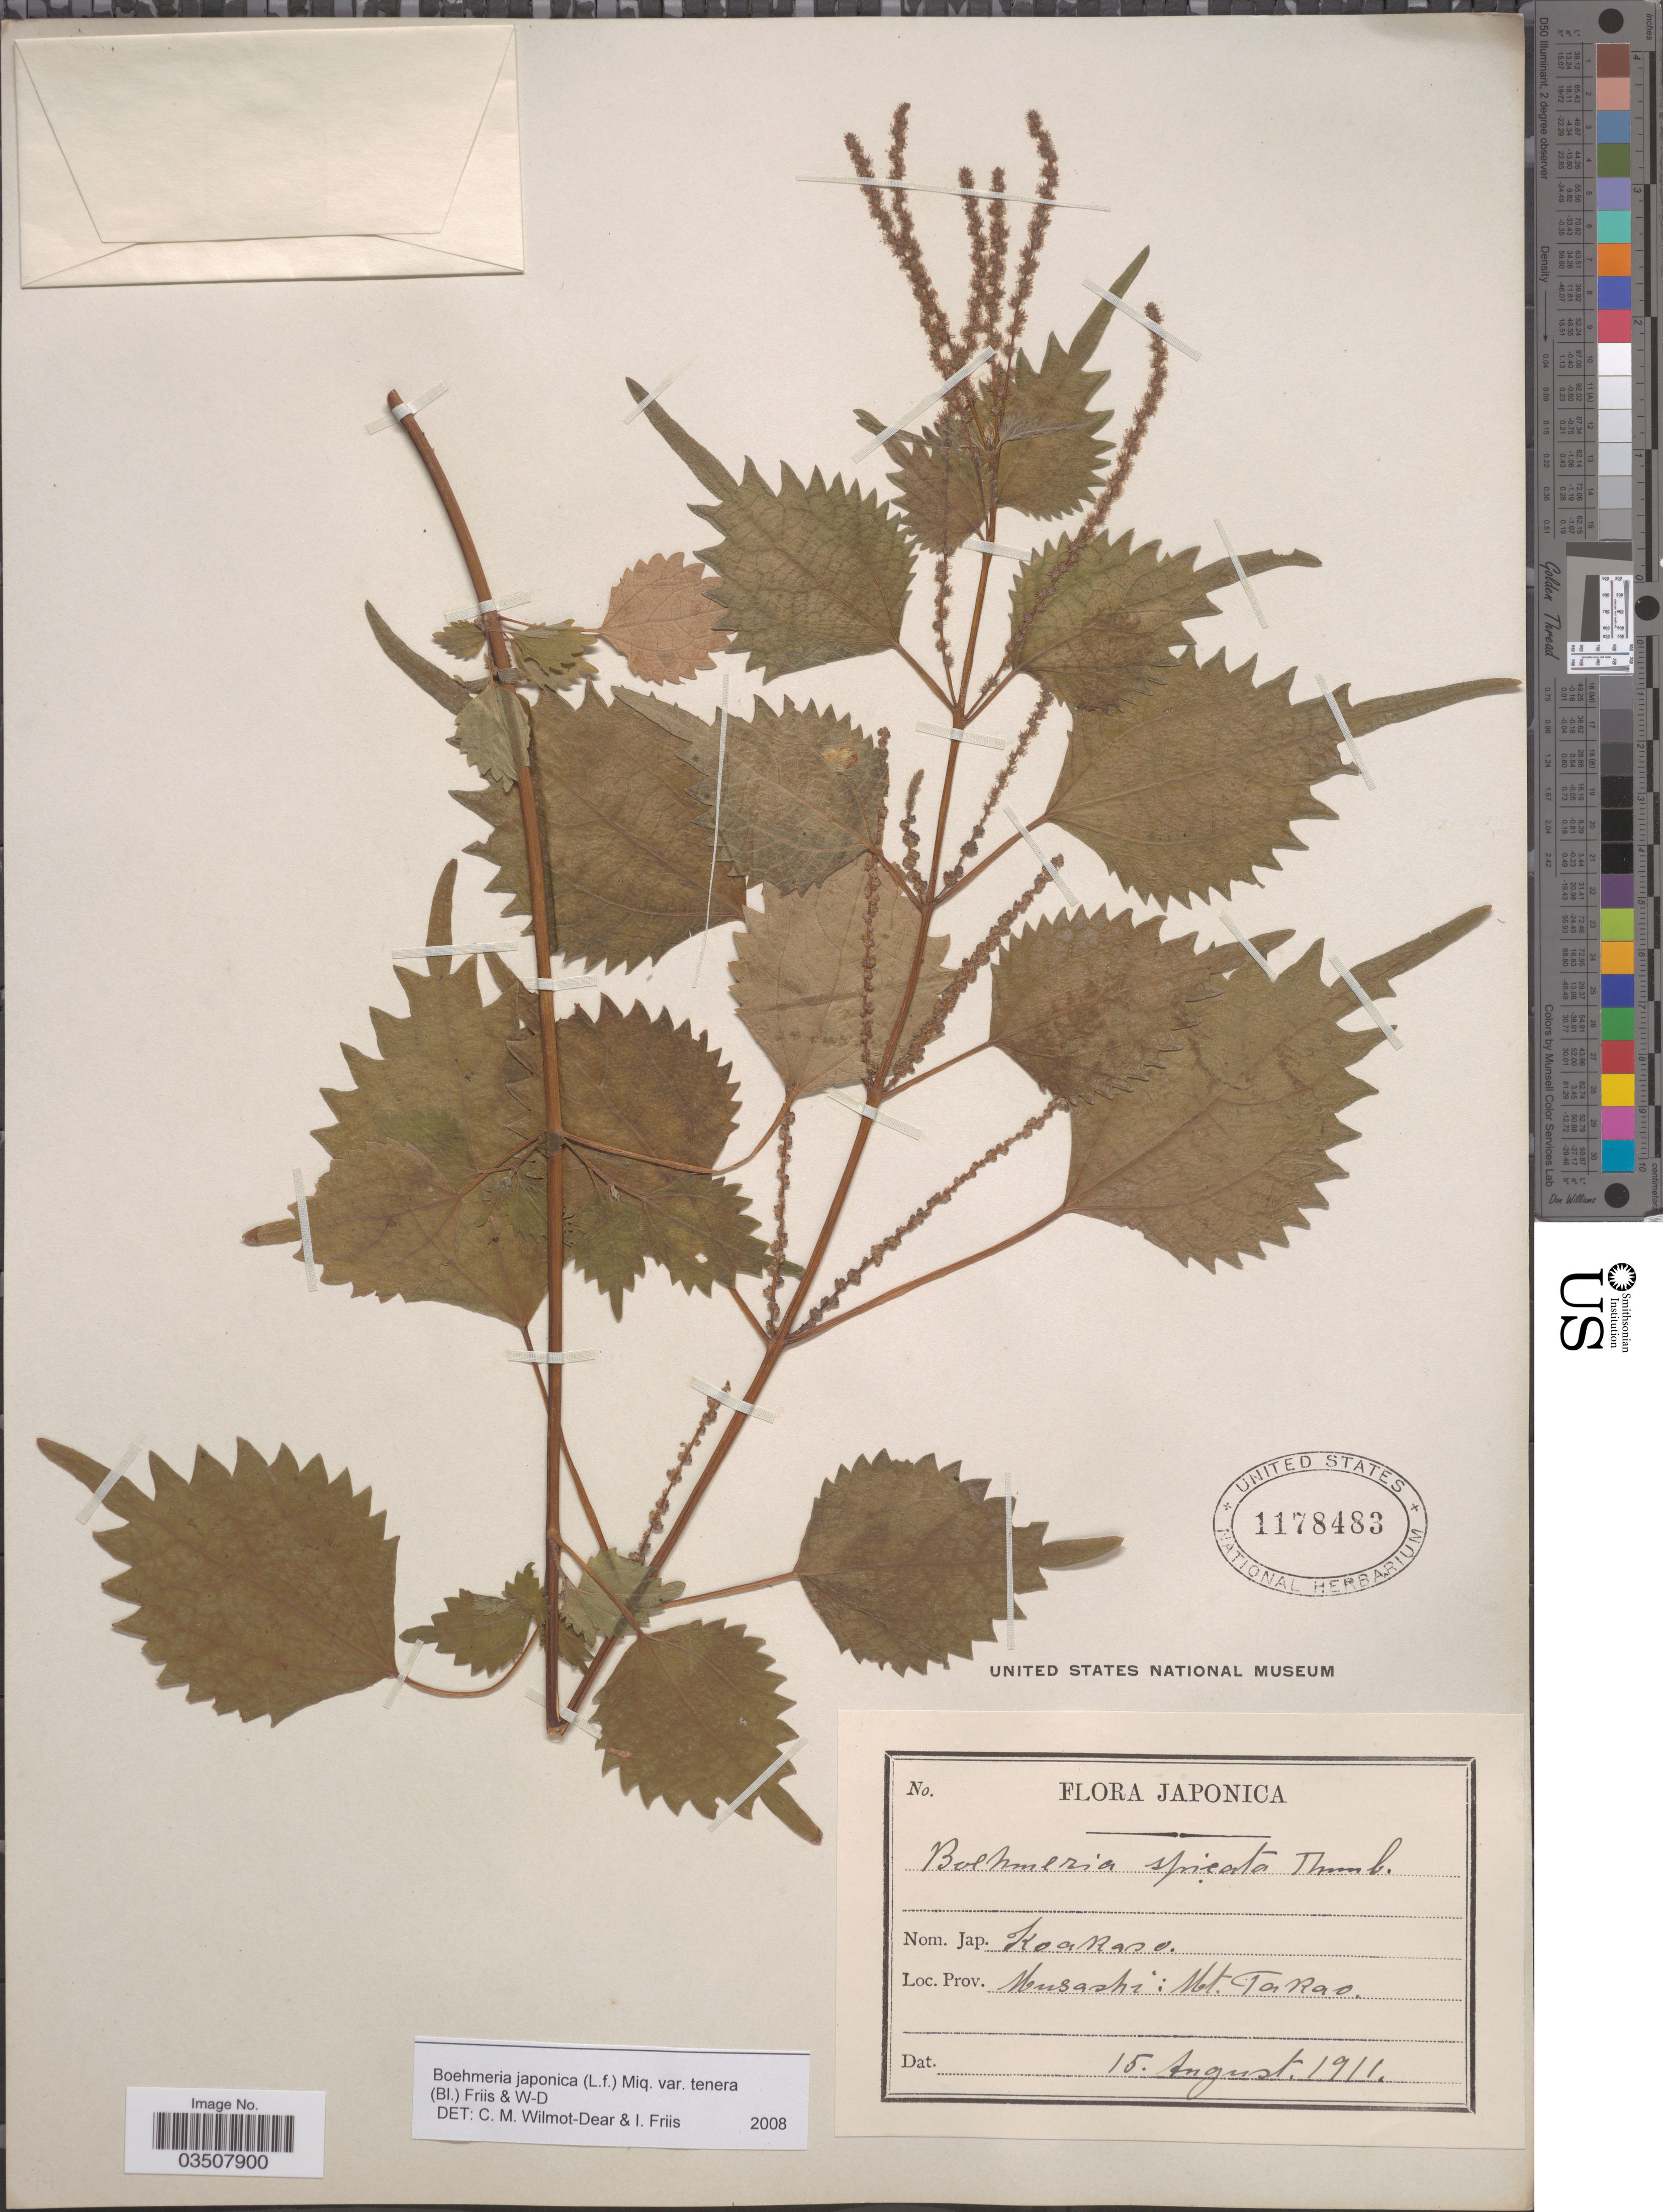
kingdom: Plantae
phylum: Tracheophyta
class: Magnoliopsida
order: Rosales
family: Urticaceae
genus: Boehmeria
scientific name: Boehmeria japonica var. tenera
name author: (Blume) Friis & Wilmot-Dear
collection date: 1911-08-15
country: Japan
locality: Prov. Musashi: Mt. Takao.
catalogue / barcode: US 1178483